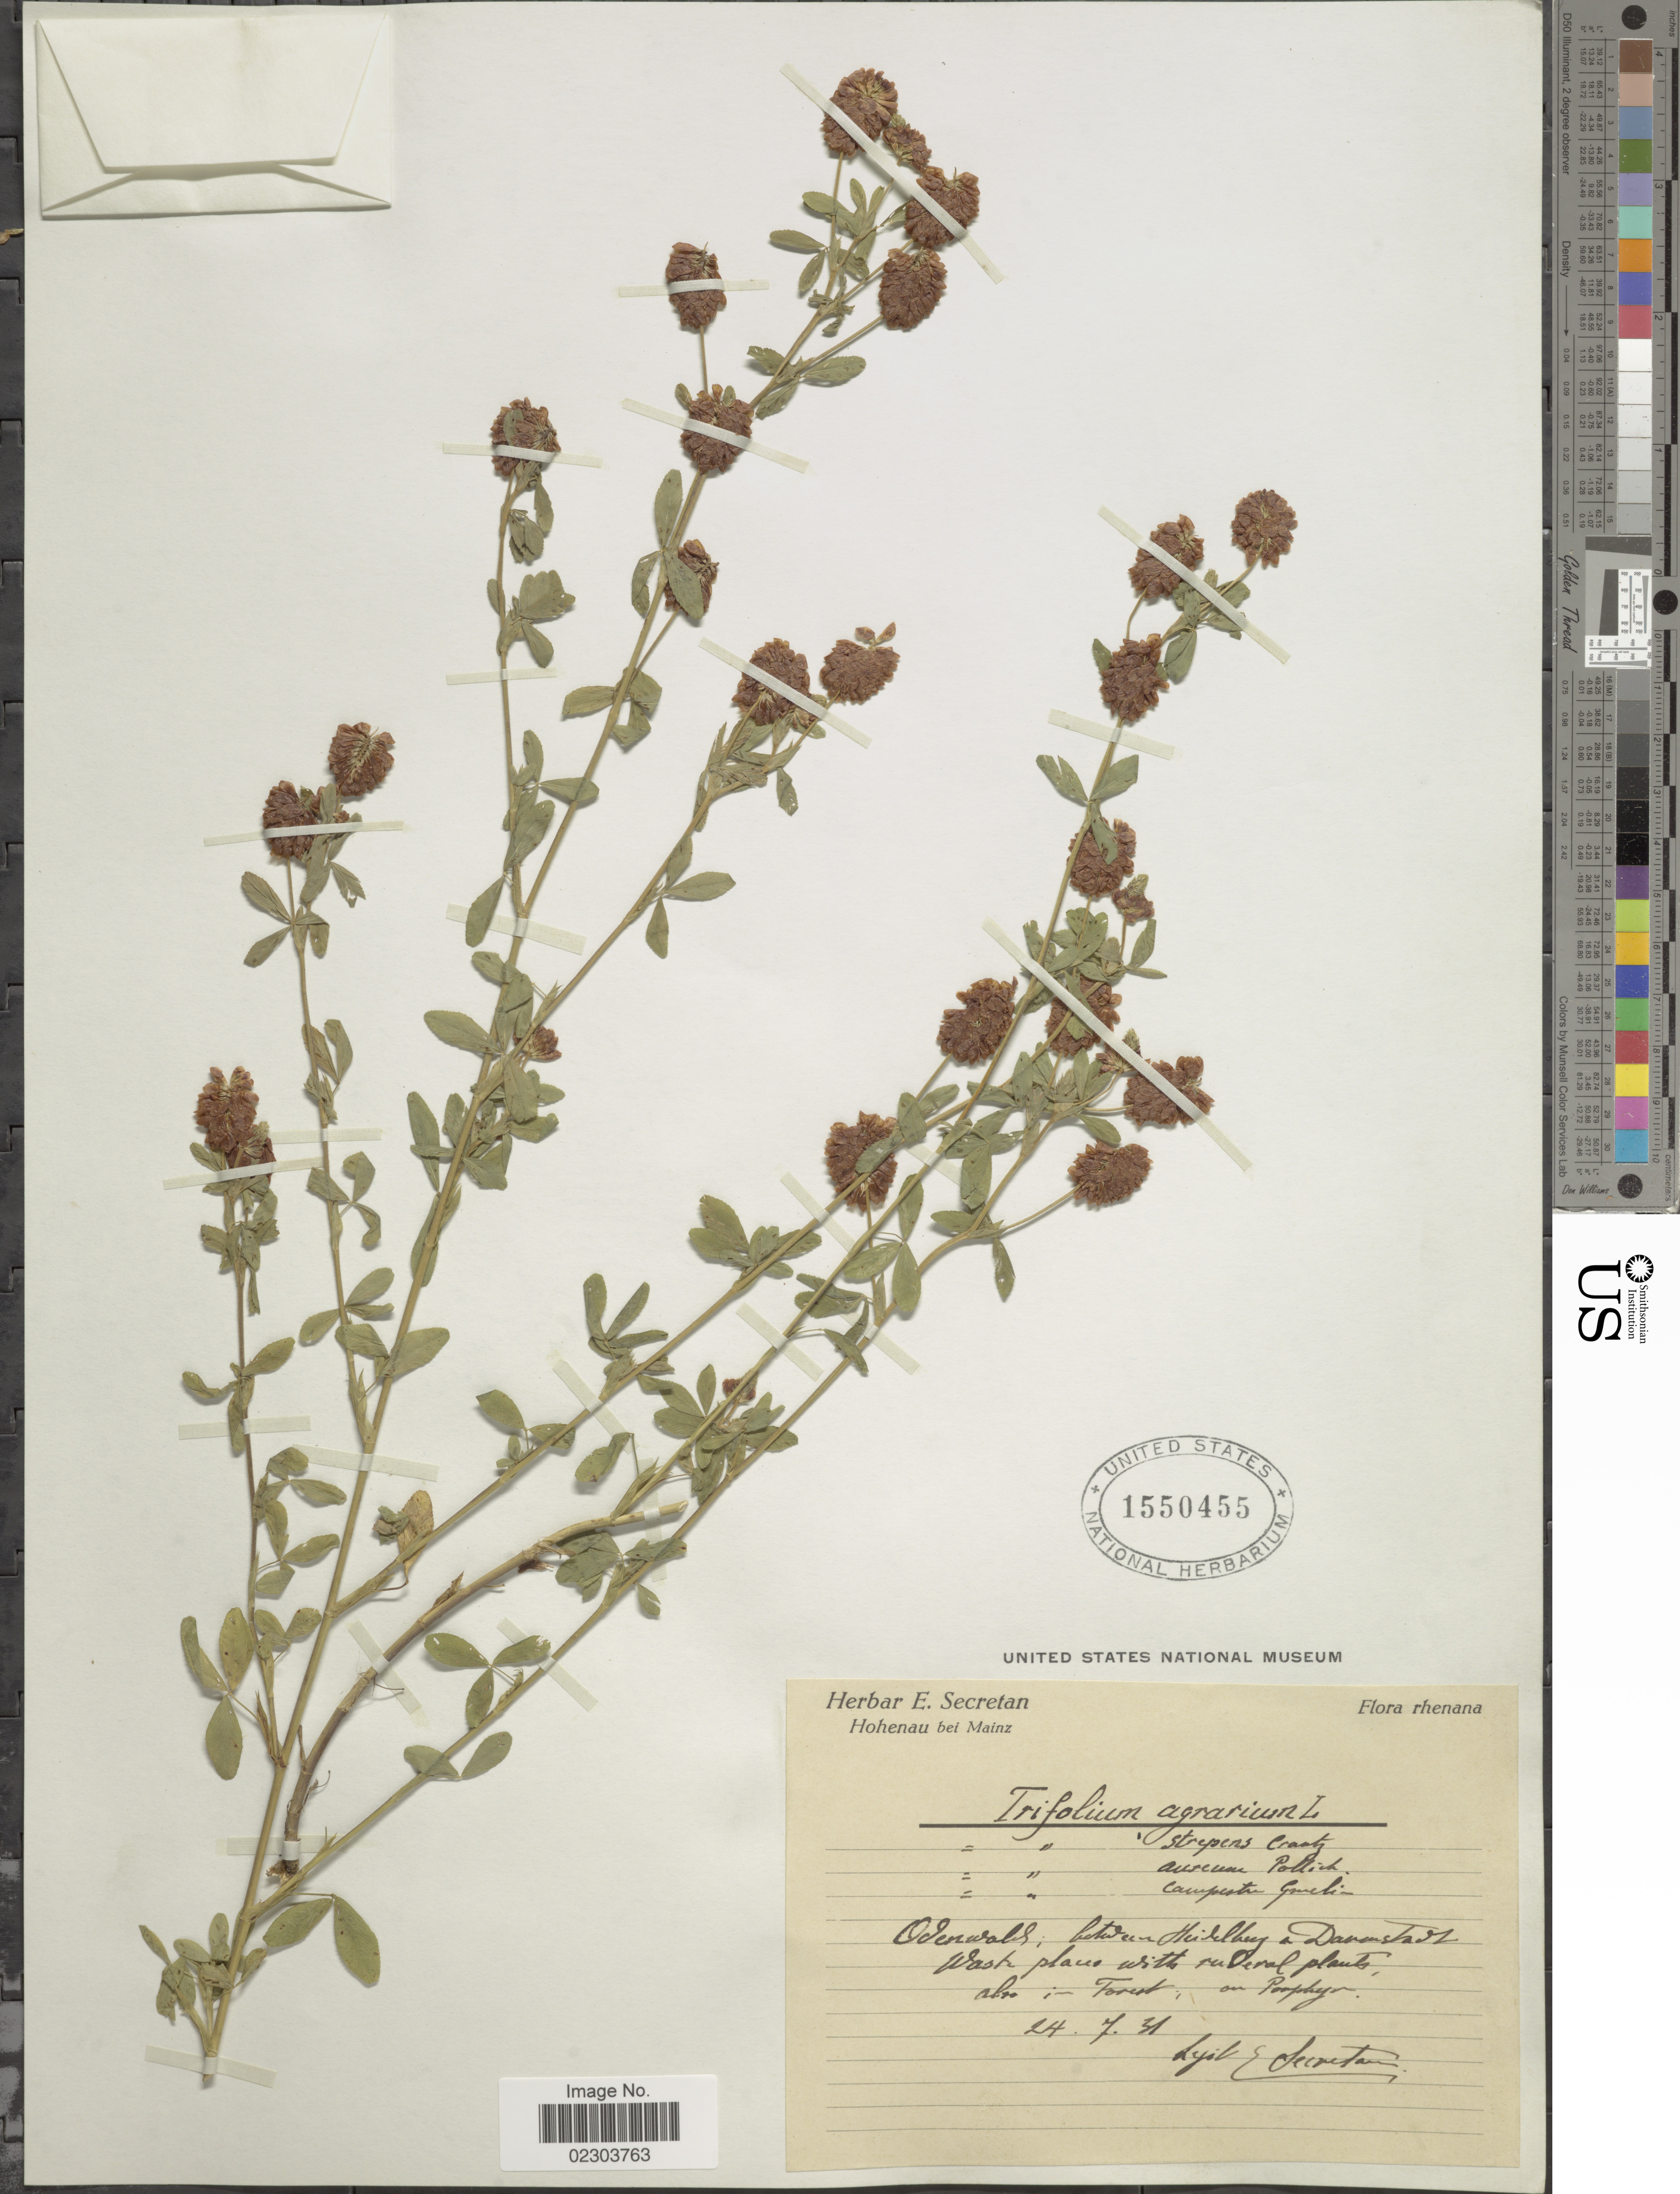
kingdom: Plantae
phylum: Tracheophyta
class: Magnoliopsida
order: Fabales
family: Fabaceae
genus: Trifolium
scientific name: Trifolium agrarium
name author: L.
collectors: E. Secretan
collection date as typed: Transcribed d/m/y: 24/7/31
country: Germany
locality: Rhenana, Odenwald, between Heiheug a Darumstaut Wastr place with tu Feral plauto, alto Forest, an on Pephyr [interpreted]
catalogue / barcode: US 1550455